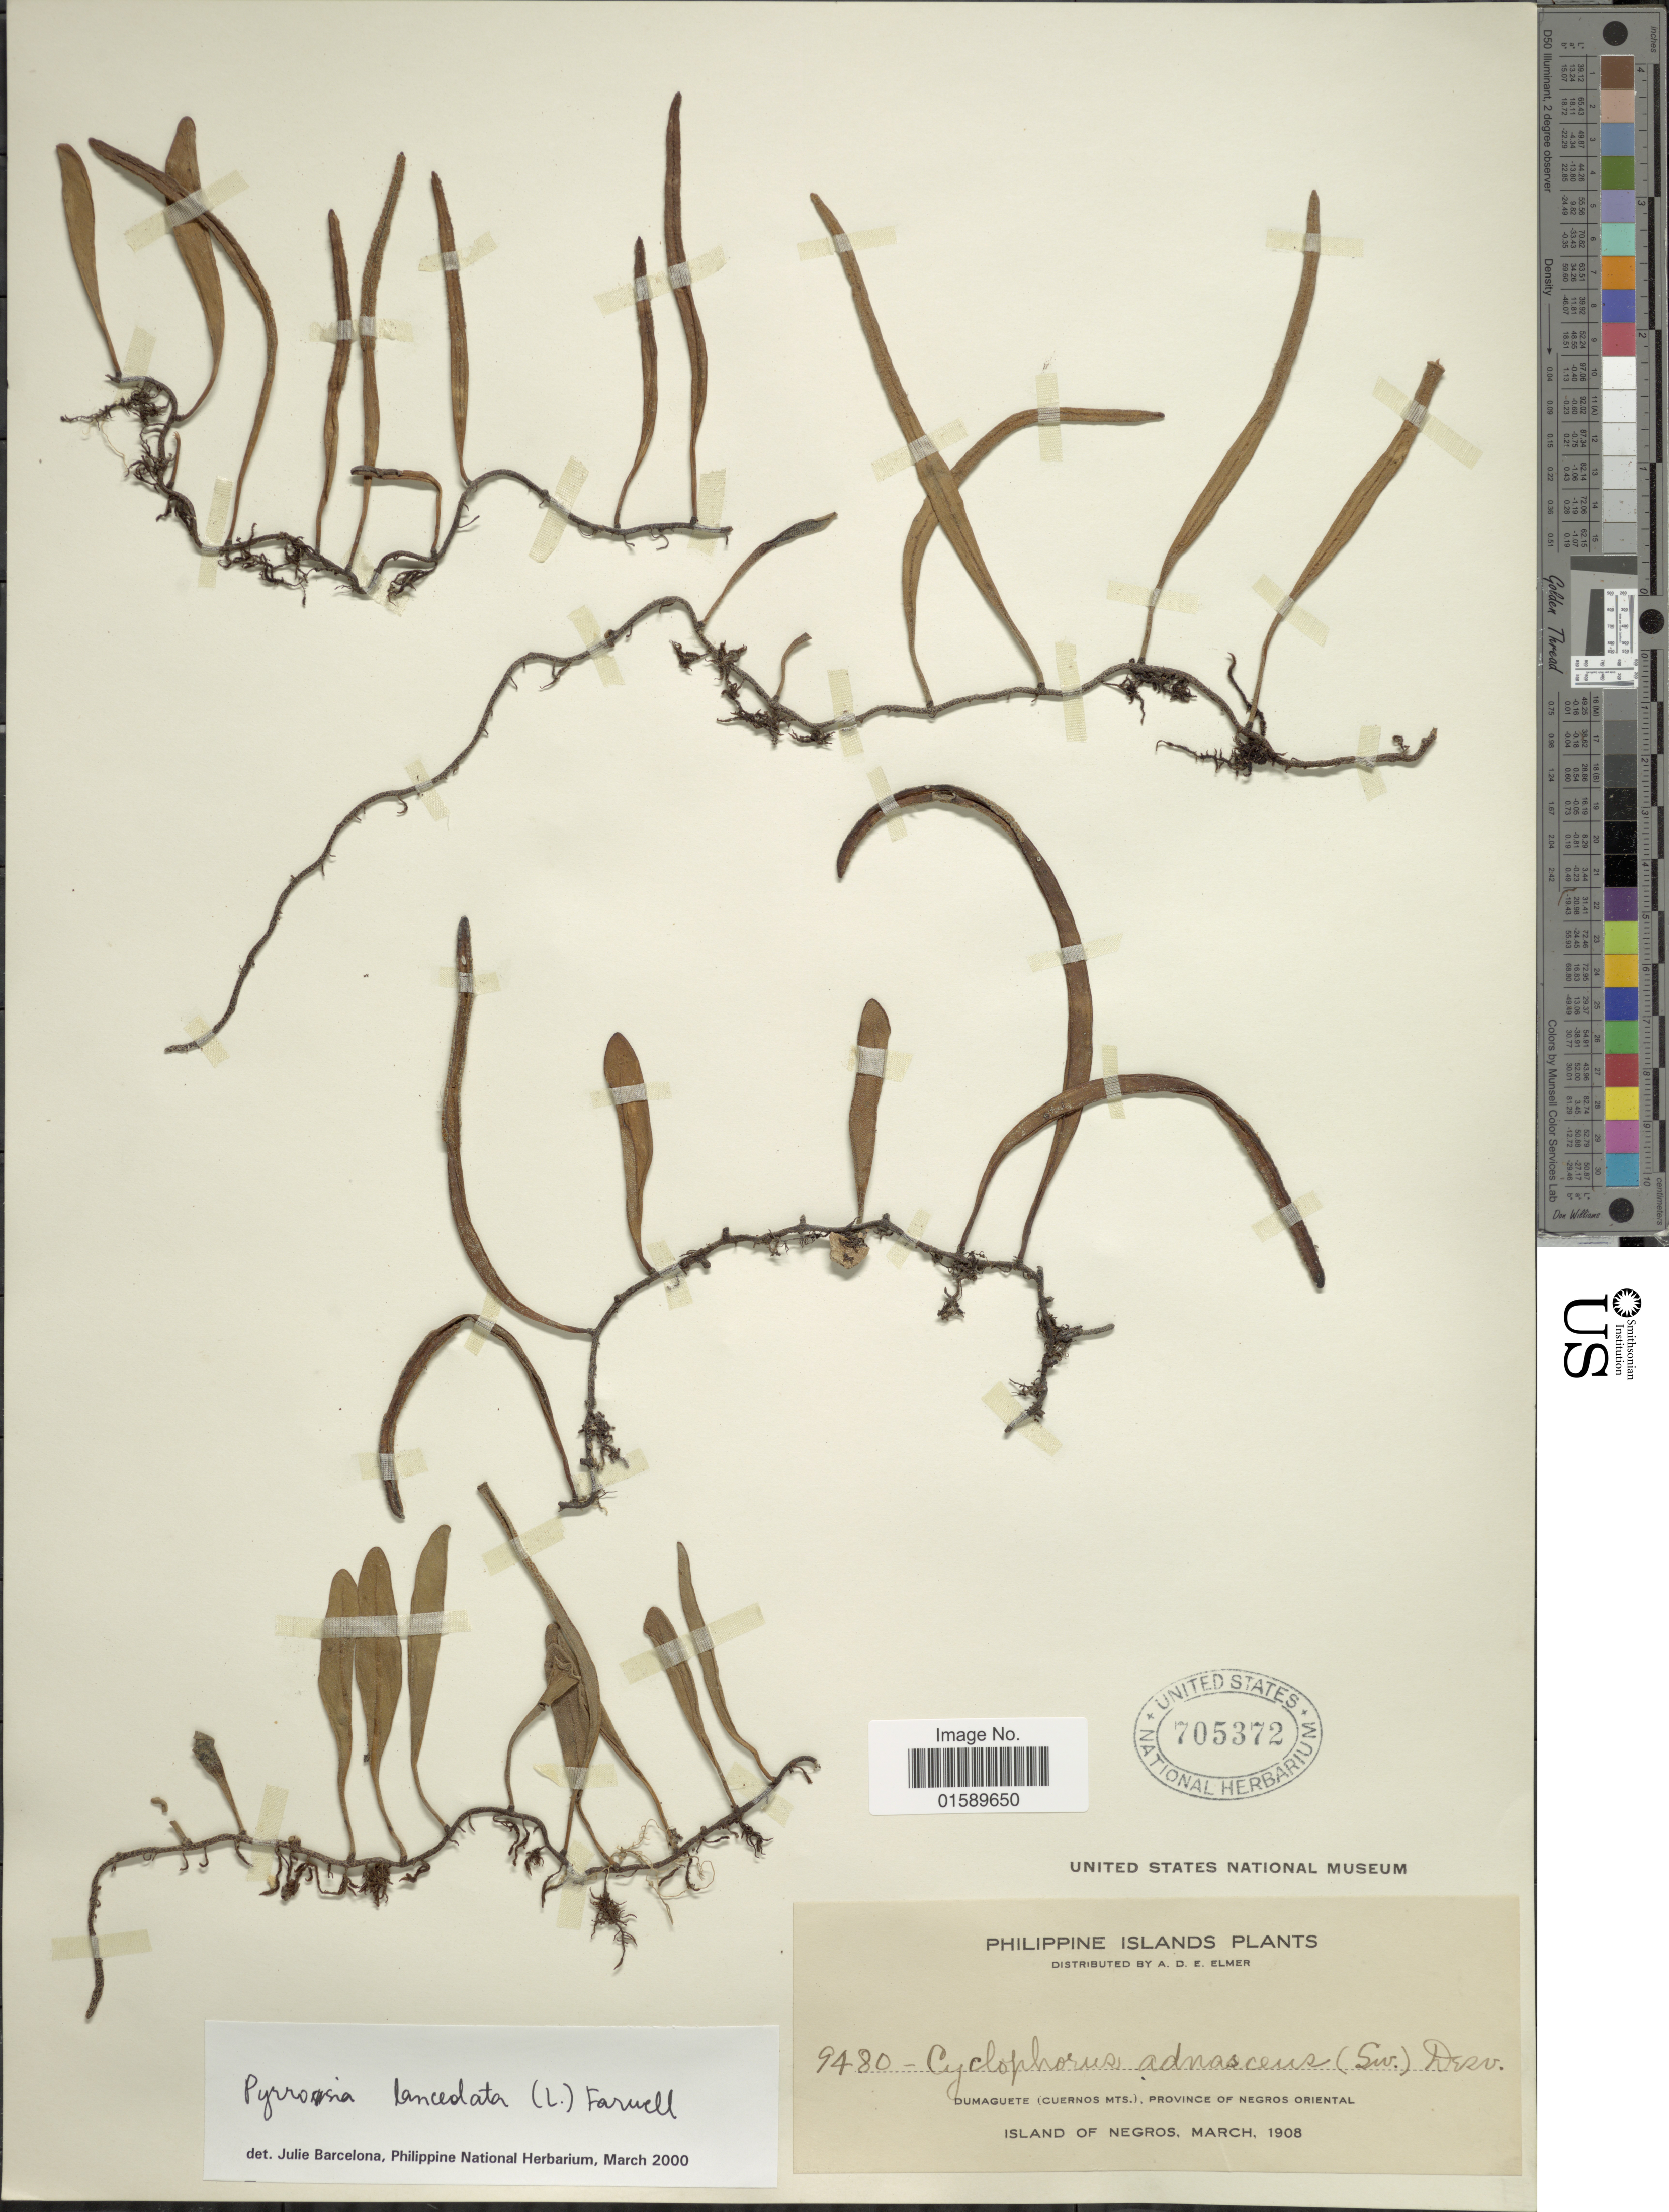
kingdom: Plantae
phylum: Tracheophyta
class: Polypodiopsida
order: Polypodiales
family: Polypodiaceae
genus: Pyrrosia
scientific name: Pyrrosia lanceolata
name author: (L.) Farw.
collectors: A. D. E. Elmer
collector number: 9480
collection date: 1908-03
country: Philippines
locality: Dumaguete (Curenos Mts.) , Province of Negros Oriental. Island of Negros.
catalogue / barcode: US 705372